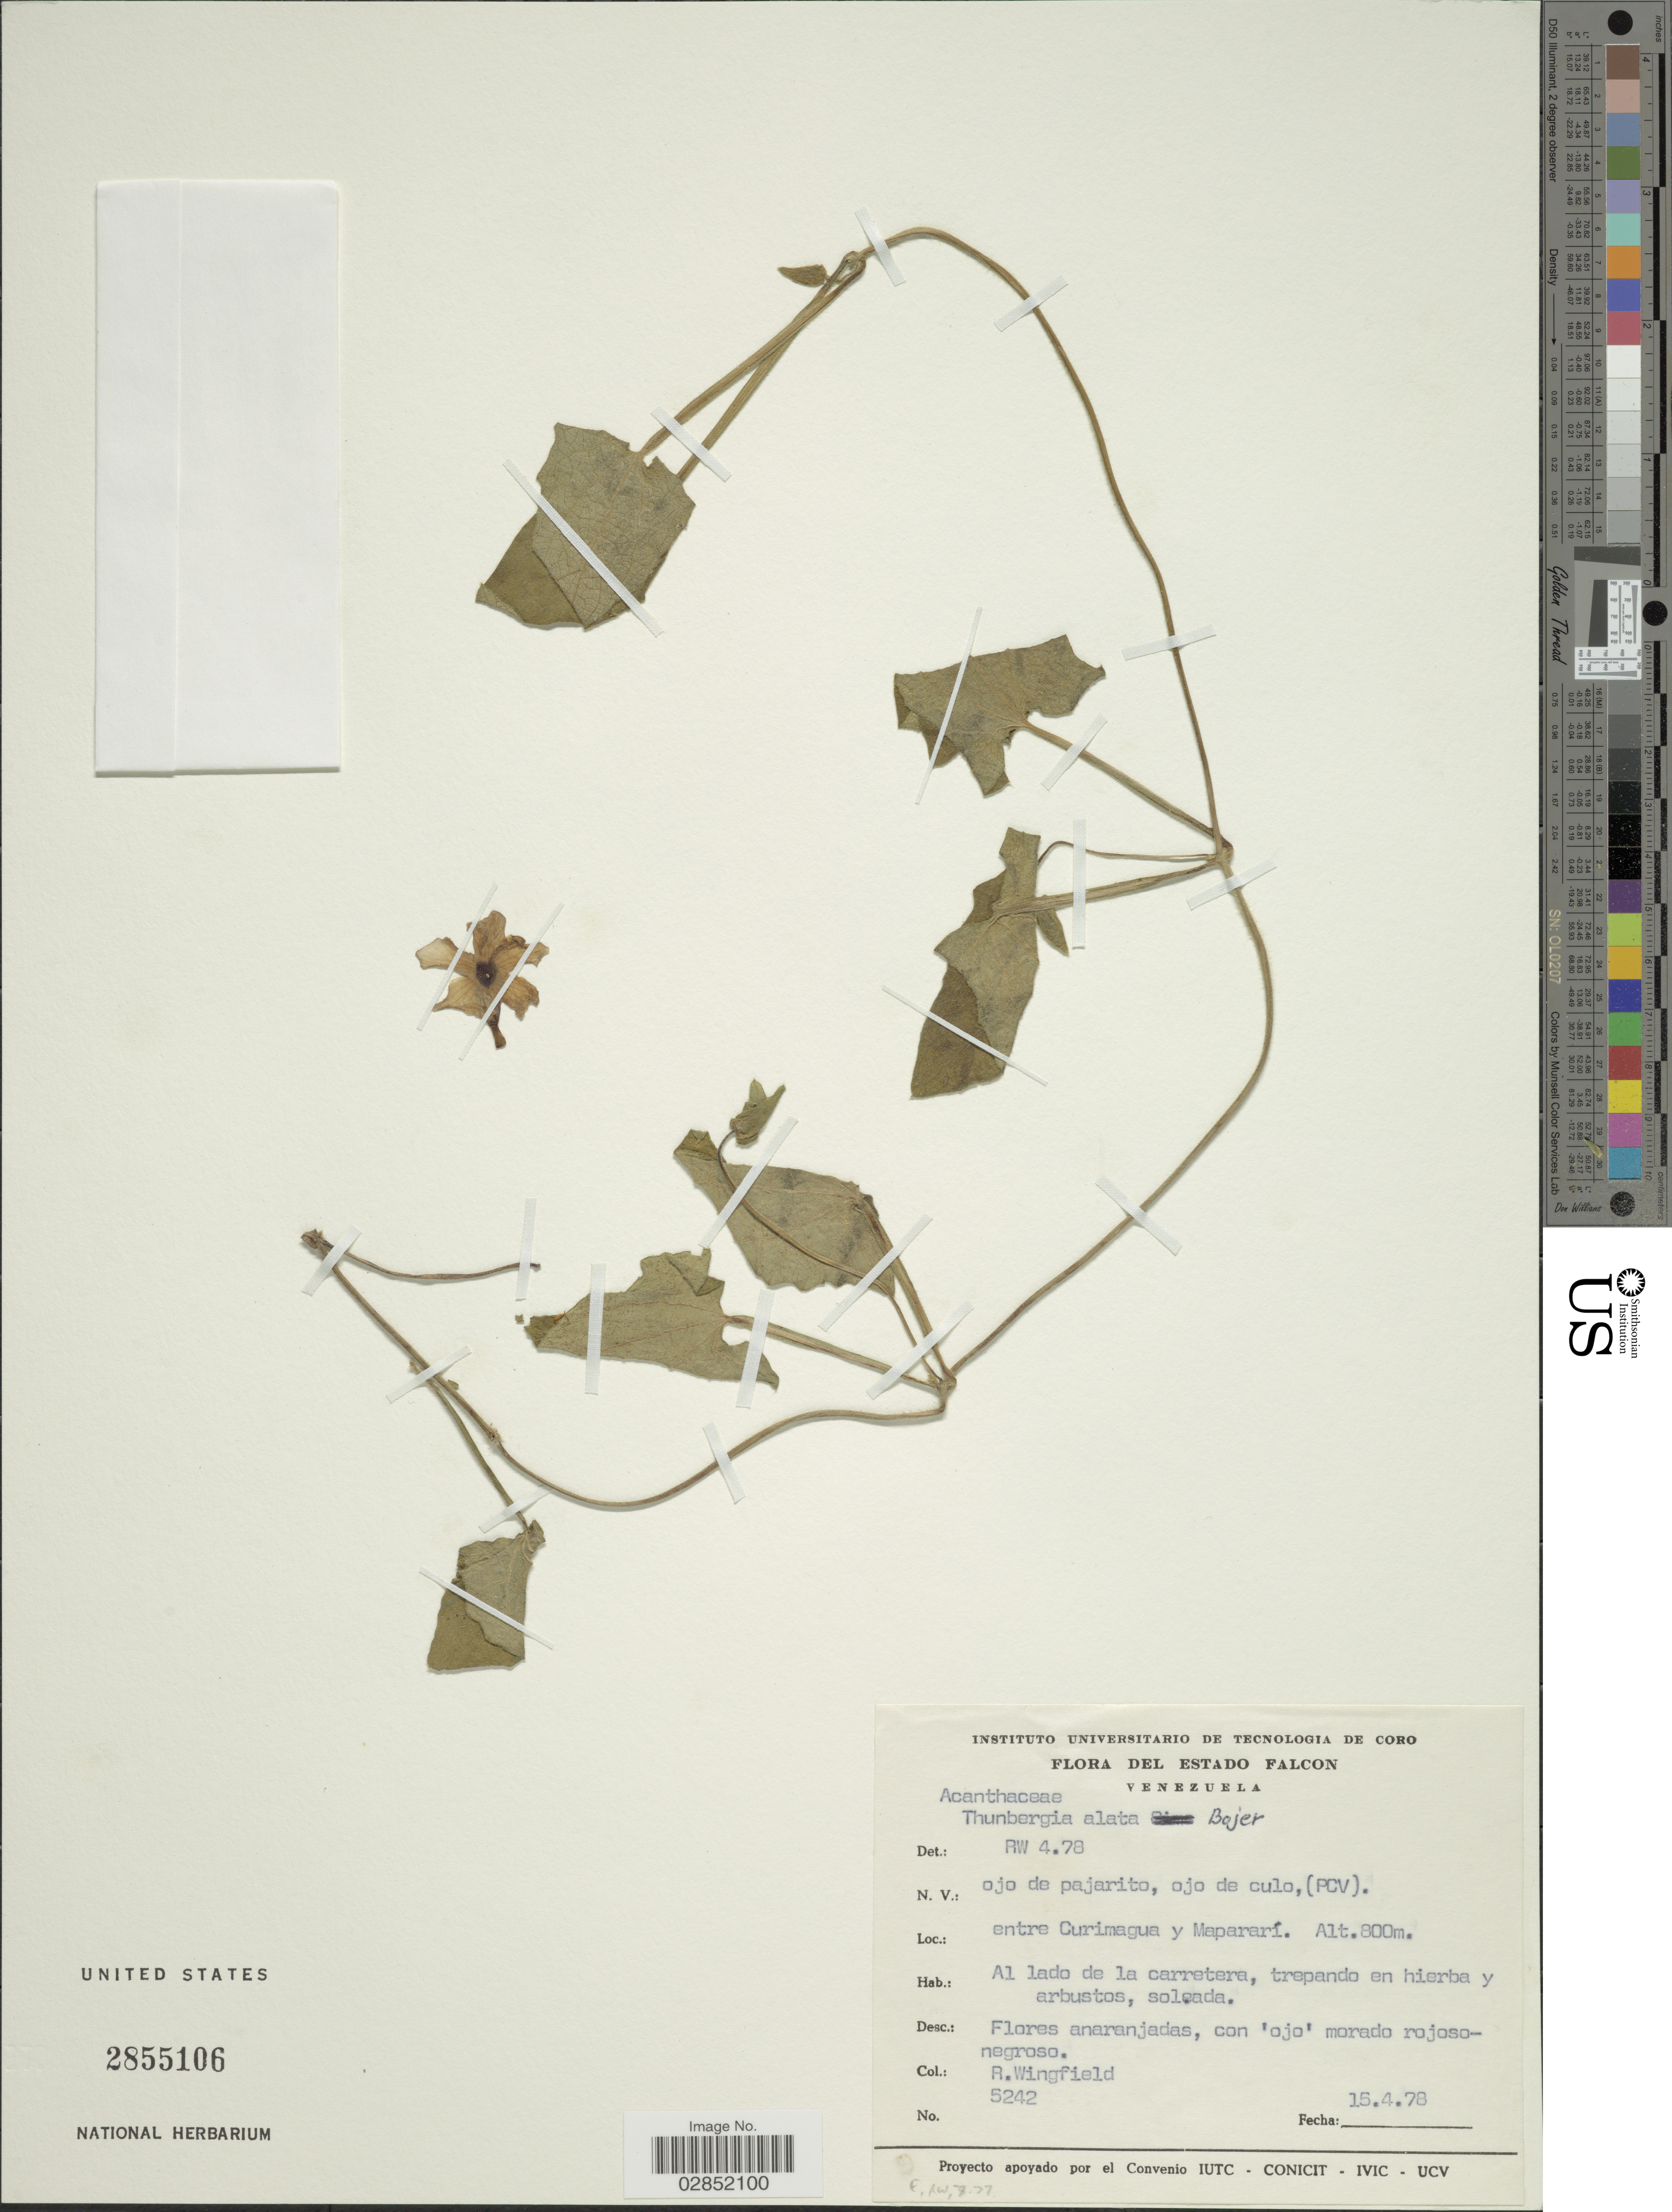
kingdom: Plantae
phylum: Tracheophyta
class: Magnoliopsida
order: Lamiales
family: Acanthaceae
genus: Thunbergia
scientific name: Thunbergia alata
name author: Bojer ex Sims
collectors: R. Wingfield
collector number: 5242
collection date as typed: Transcribed d/m/y: 15/4/78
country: Venezuela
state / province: Falcón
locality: Entre Curimagua y Mapararí.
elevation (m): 800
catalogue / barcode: US 2855106